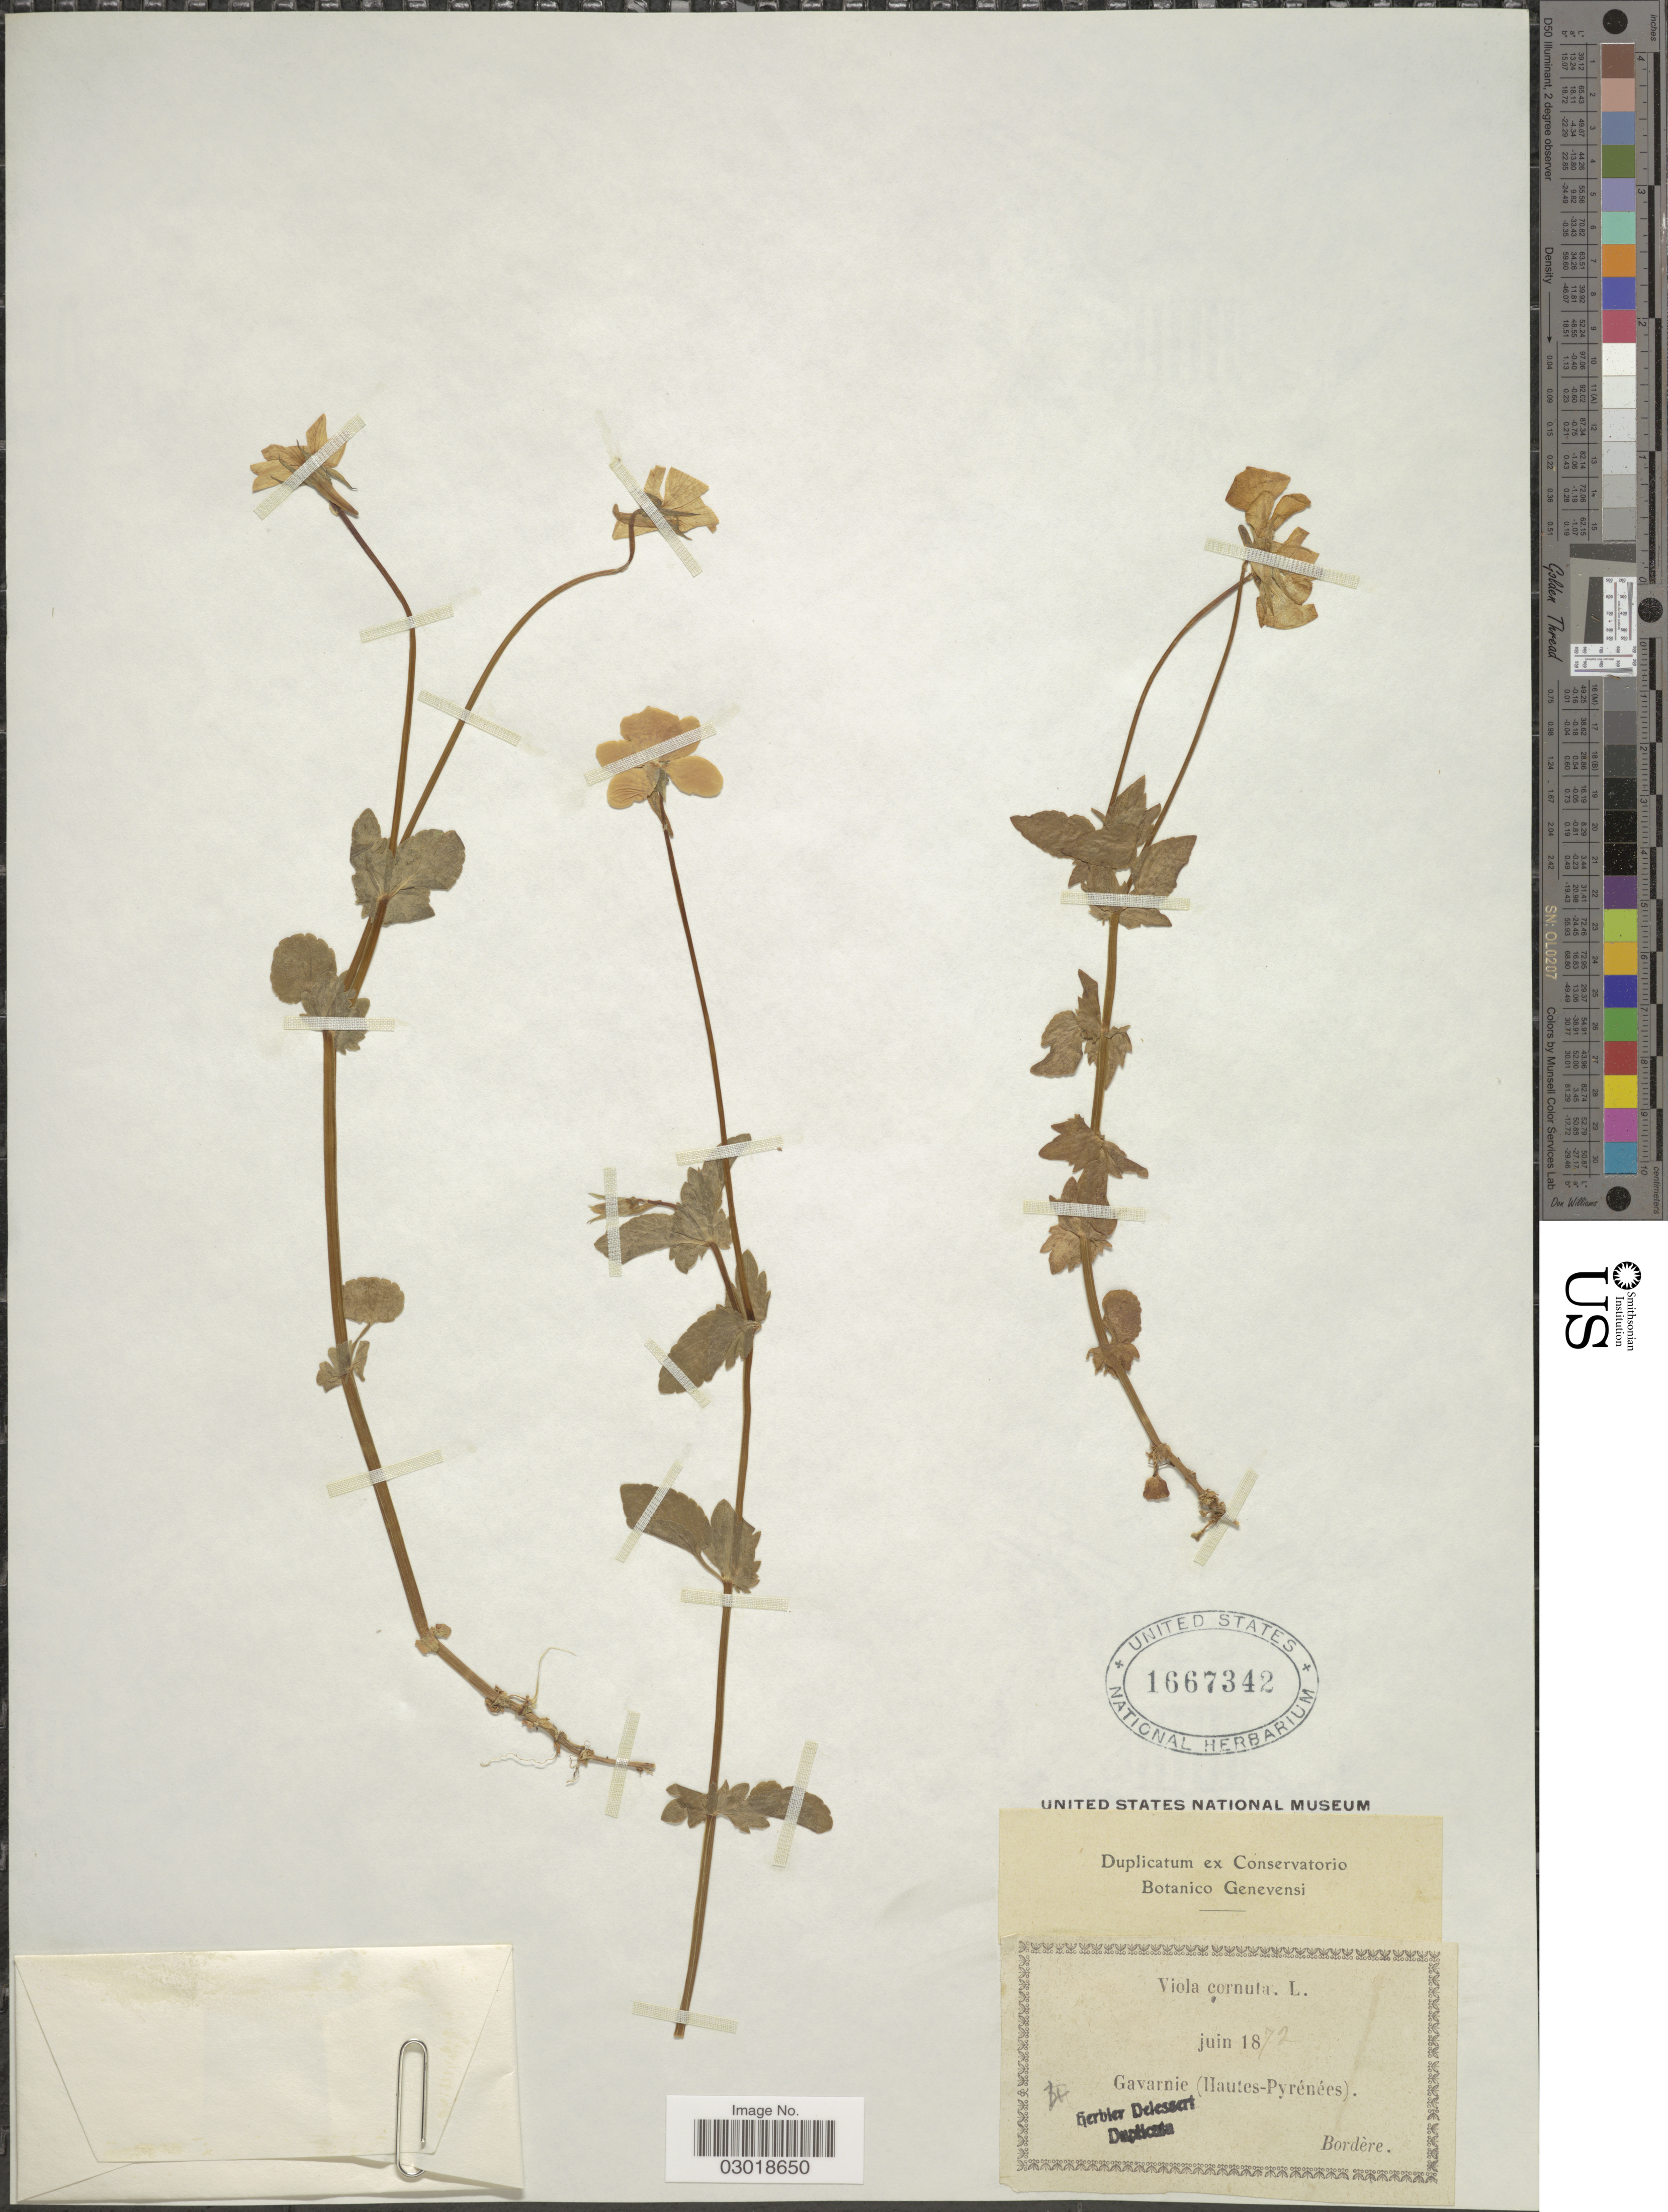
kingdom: Plantae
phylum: Tracheophyta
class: Magnoliopsida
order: Malpighiales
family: Violaceae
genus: Viola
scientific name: Viola cornuta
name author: L.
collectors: -. Bordère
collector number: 4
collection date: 1872-06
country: France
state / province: Occitanie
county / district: Hautes-Pyrénées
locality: Gavarnie (Hautes-Pyrénées).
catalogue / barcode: US 1667342